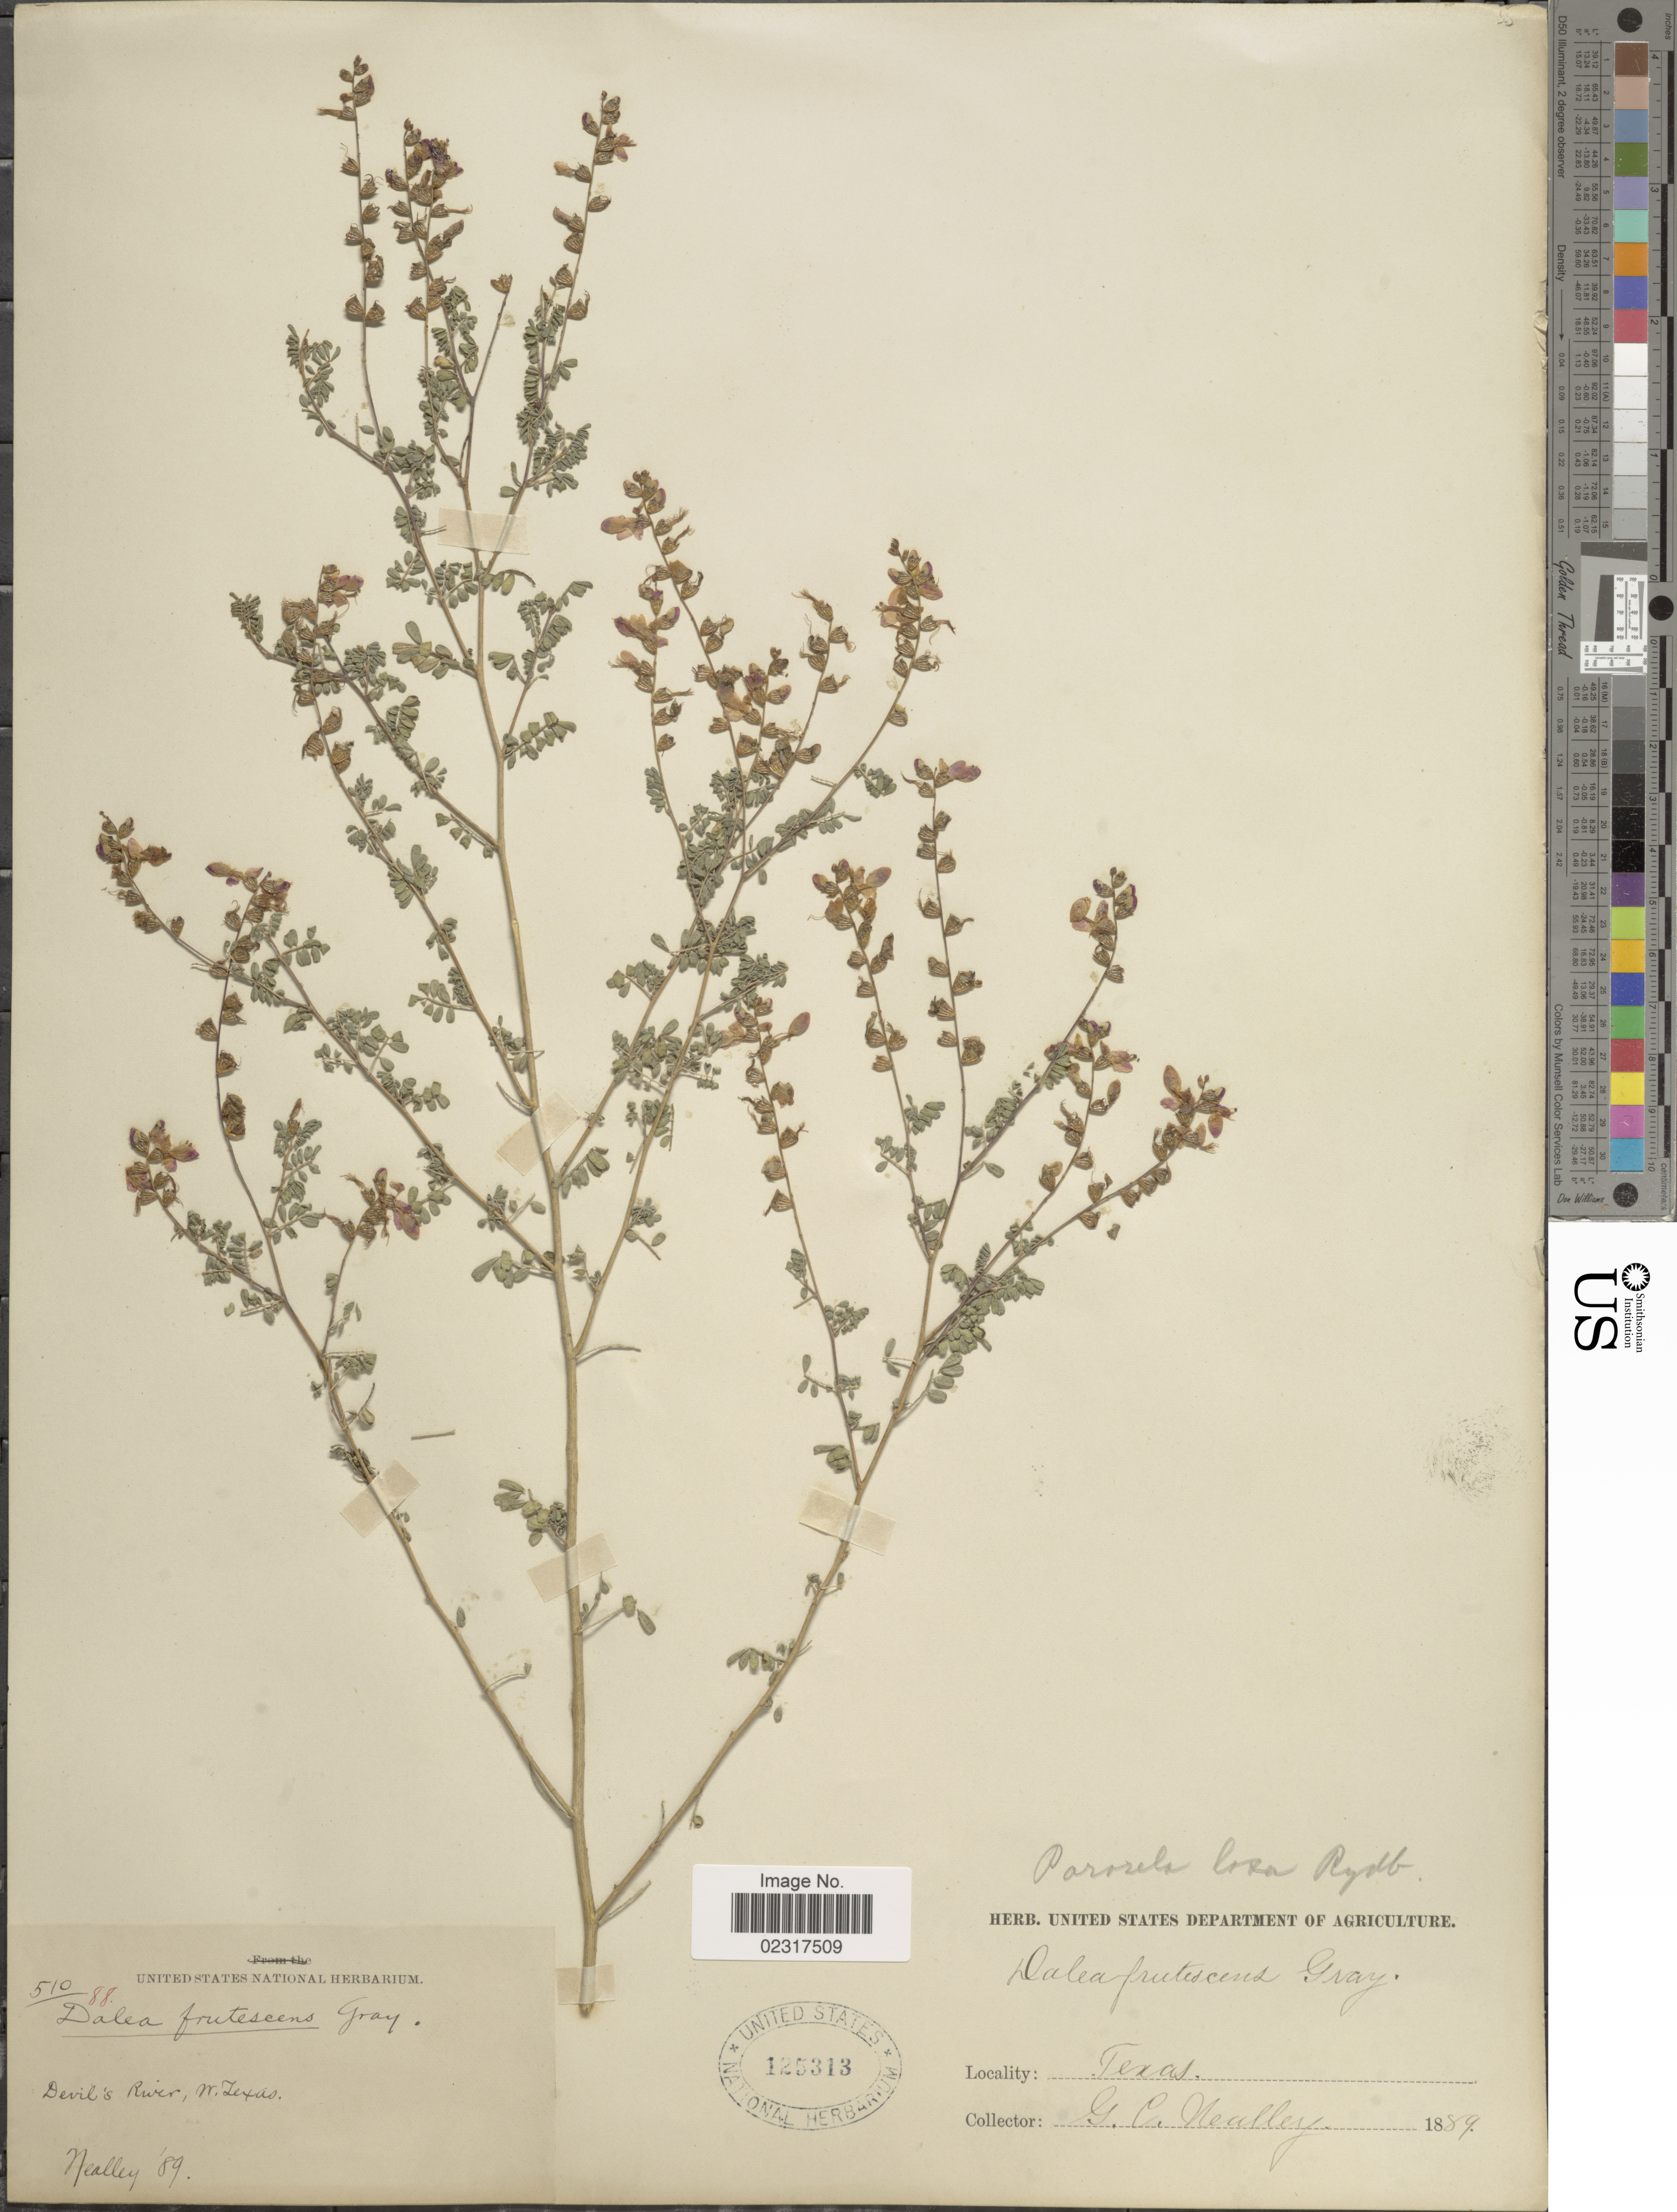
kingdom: Plantae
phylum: Tracheophyta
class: Magnoliopsida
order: Fabales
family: Fabaceae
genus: Dalea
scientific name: Dalea frutescens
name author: A. Gray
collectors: G. Neally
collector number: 510/88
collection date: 1889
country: United States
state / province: Texas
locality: Devil's River, W. texas.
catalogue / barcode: US 125313